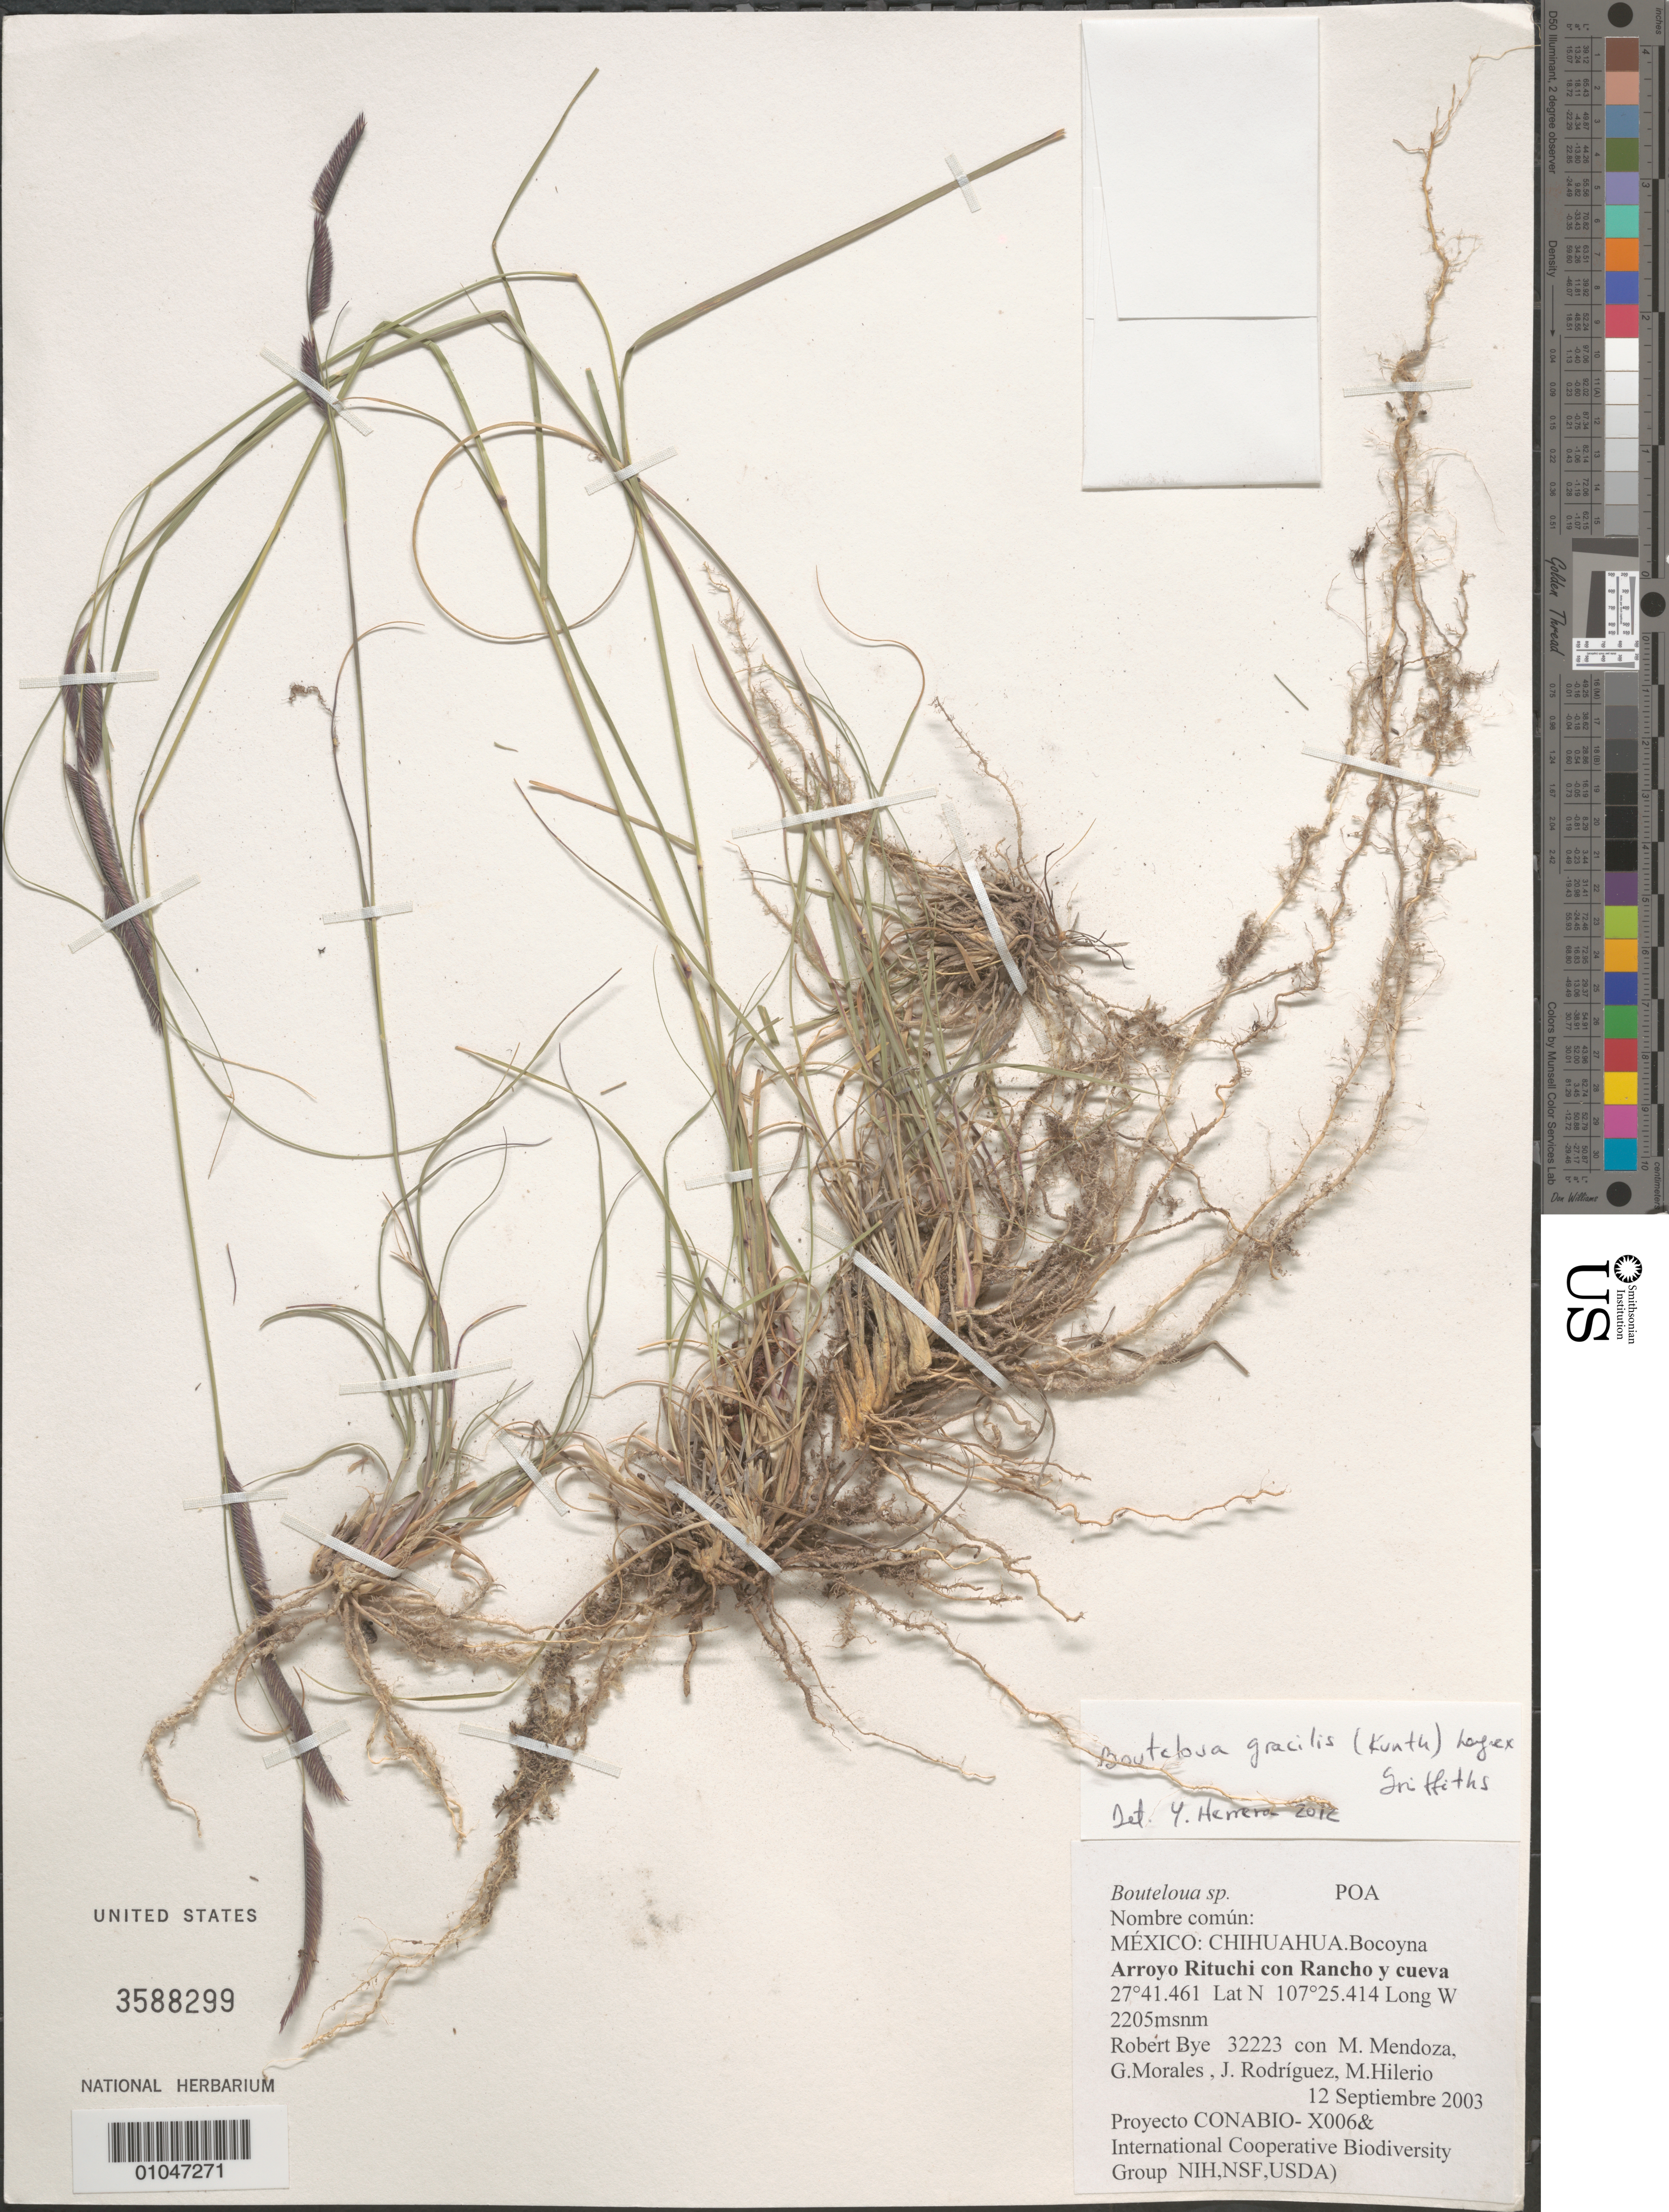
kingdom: Plantae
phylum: Tracheophyta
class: Liliopsida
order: Poales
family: Poaceae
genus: Bouteloua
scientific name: Bouteloua gracilis Vasey nom. rej.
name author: Vasey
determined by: Herrera Arrieta, Y., (CIIDIR), Instituto Politecnico Nacional (MEXICO)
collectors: R. A. Bye, M. Mendoza Garcia, G. Morales, J. Rodríguez & M. Hilerio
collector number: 32223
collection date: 2003-09-12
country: Mexico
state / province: Chihuahua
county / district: Bocoyna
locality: Arroyo Rituchi con Rancho cueva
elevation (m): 2205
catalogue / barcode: US 3588299